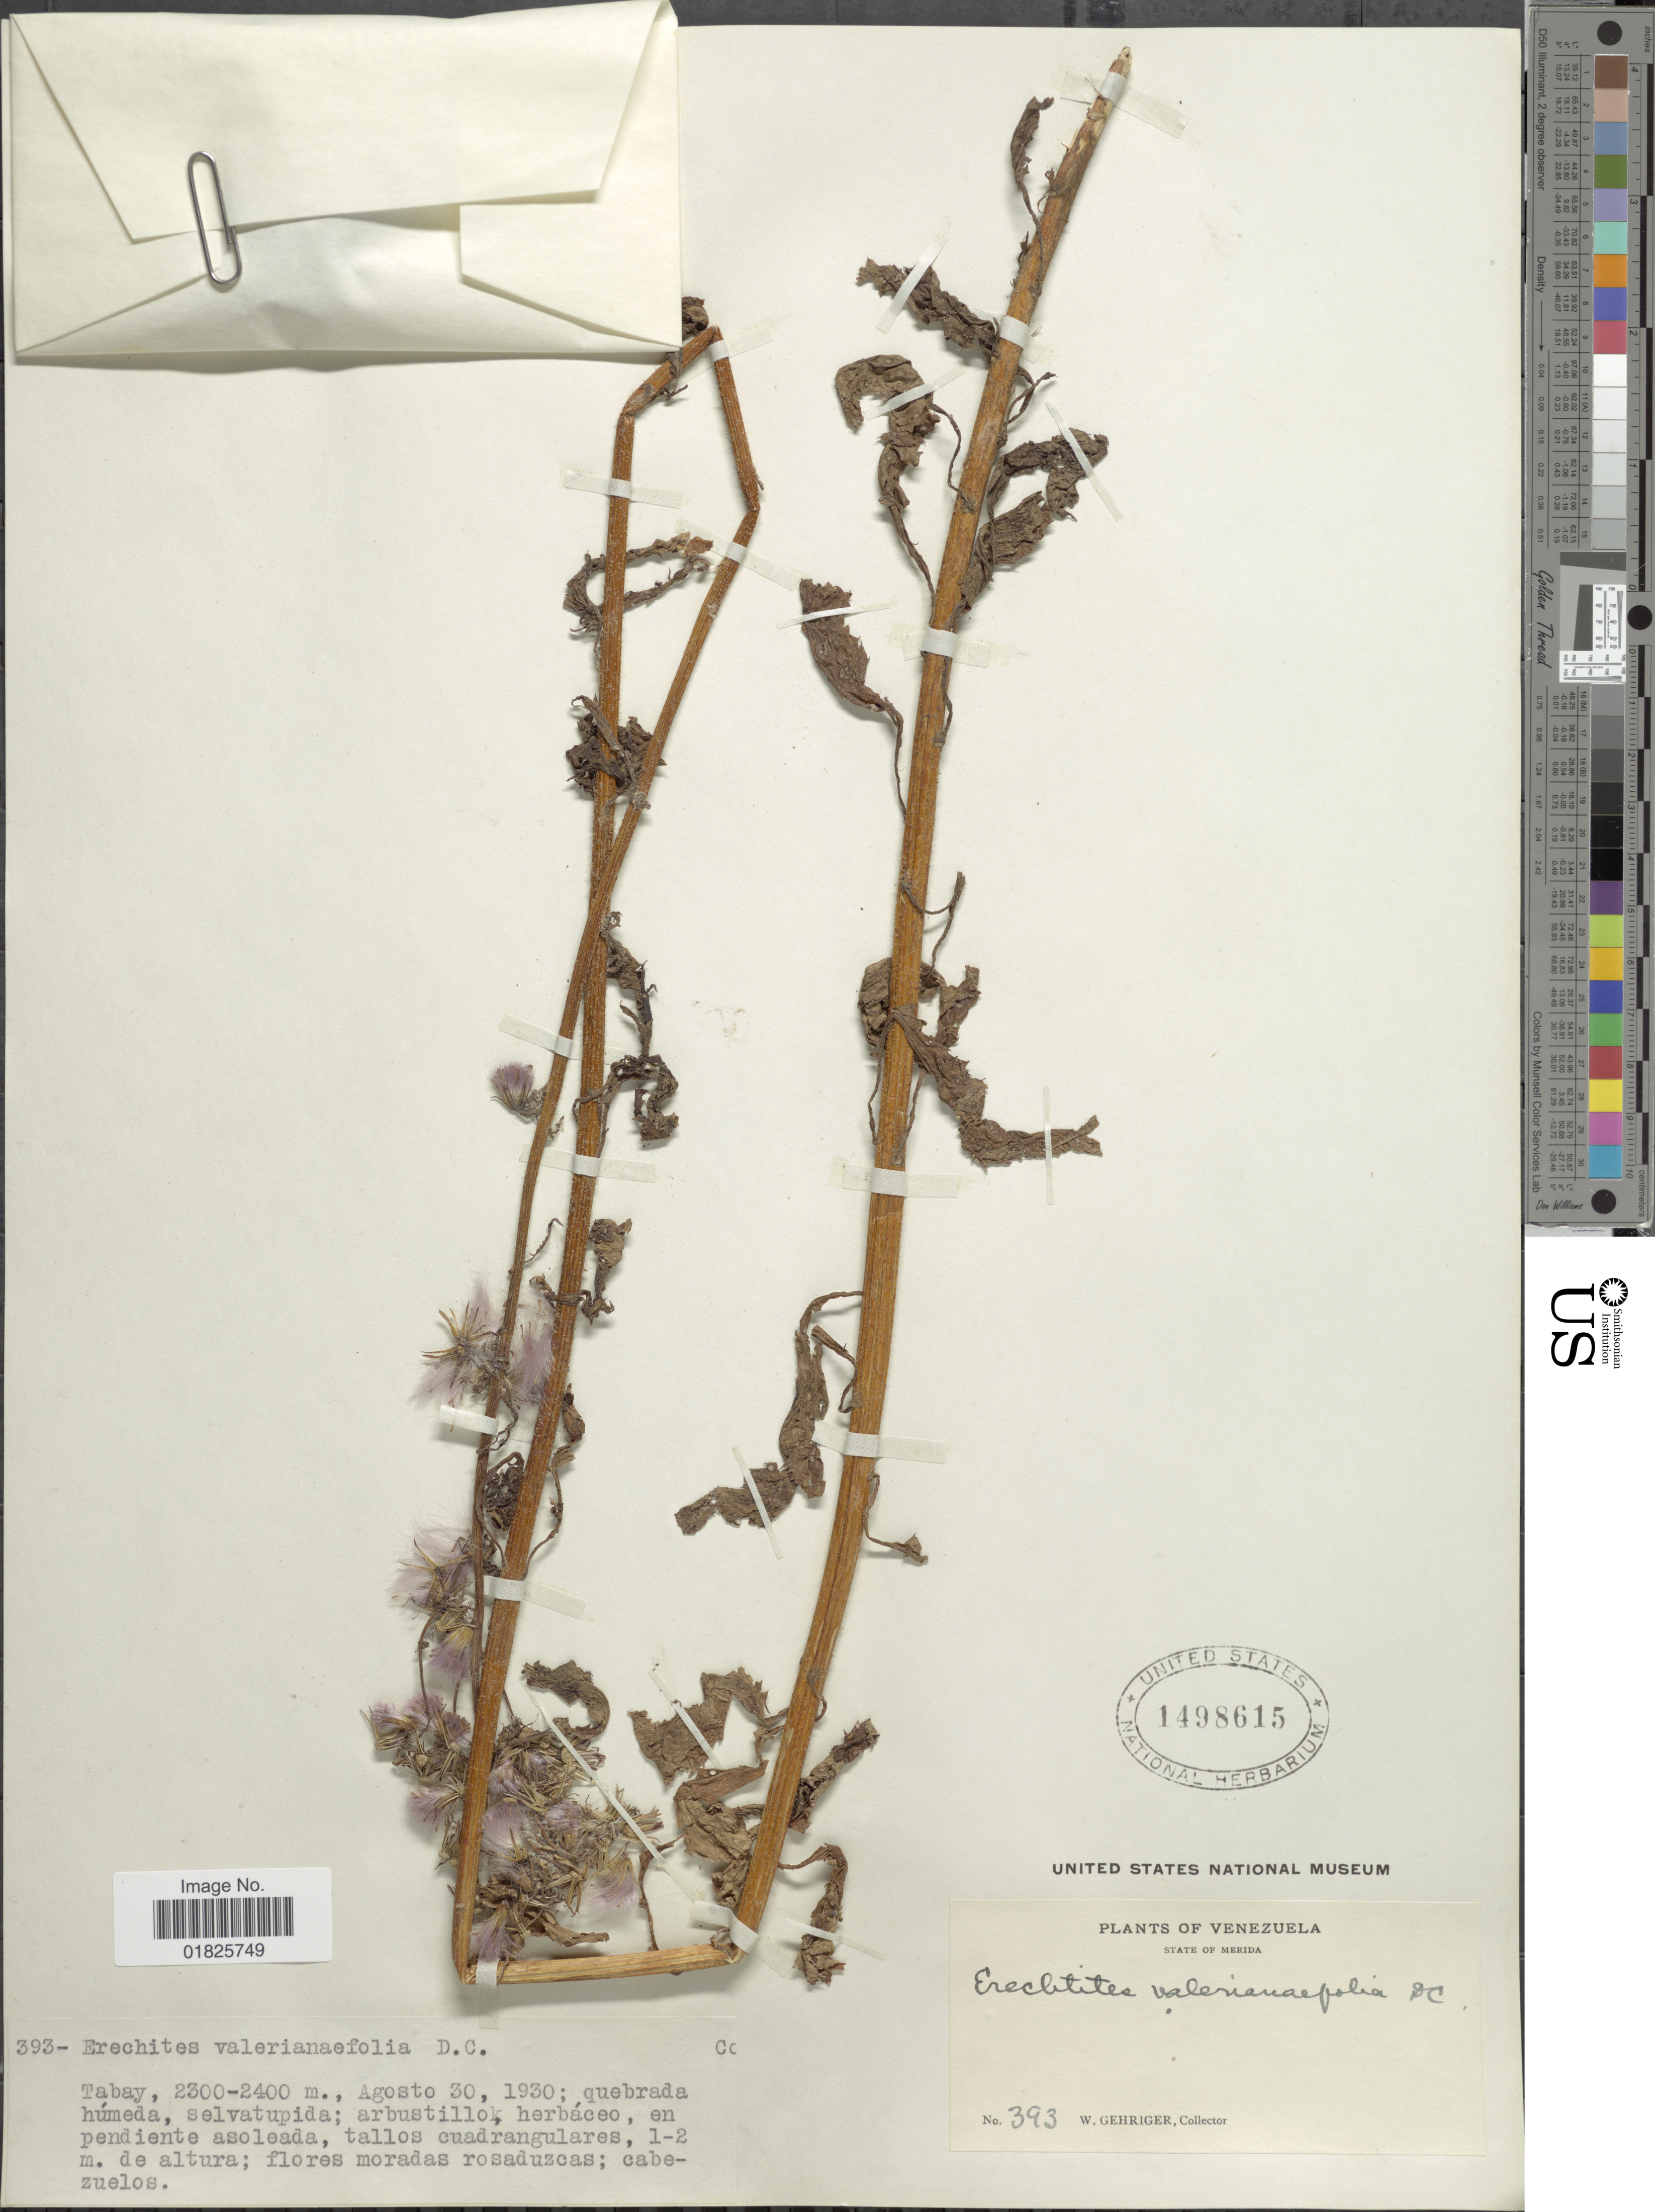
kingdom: Plantae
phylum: Tracheophyta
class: Magnoliopsida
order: Asterales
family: Asteraceae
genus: Erechtites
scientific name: Erechtites valerianifolius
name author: (Link ex Spreng.) DC.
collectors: W. Gehriger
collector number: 393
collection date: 1930-08-30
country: Venezuela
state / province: Mérida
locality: Tabay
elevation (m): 2300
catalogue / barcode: US 1498615